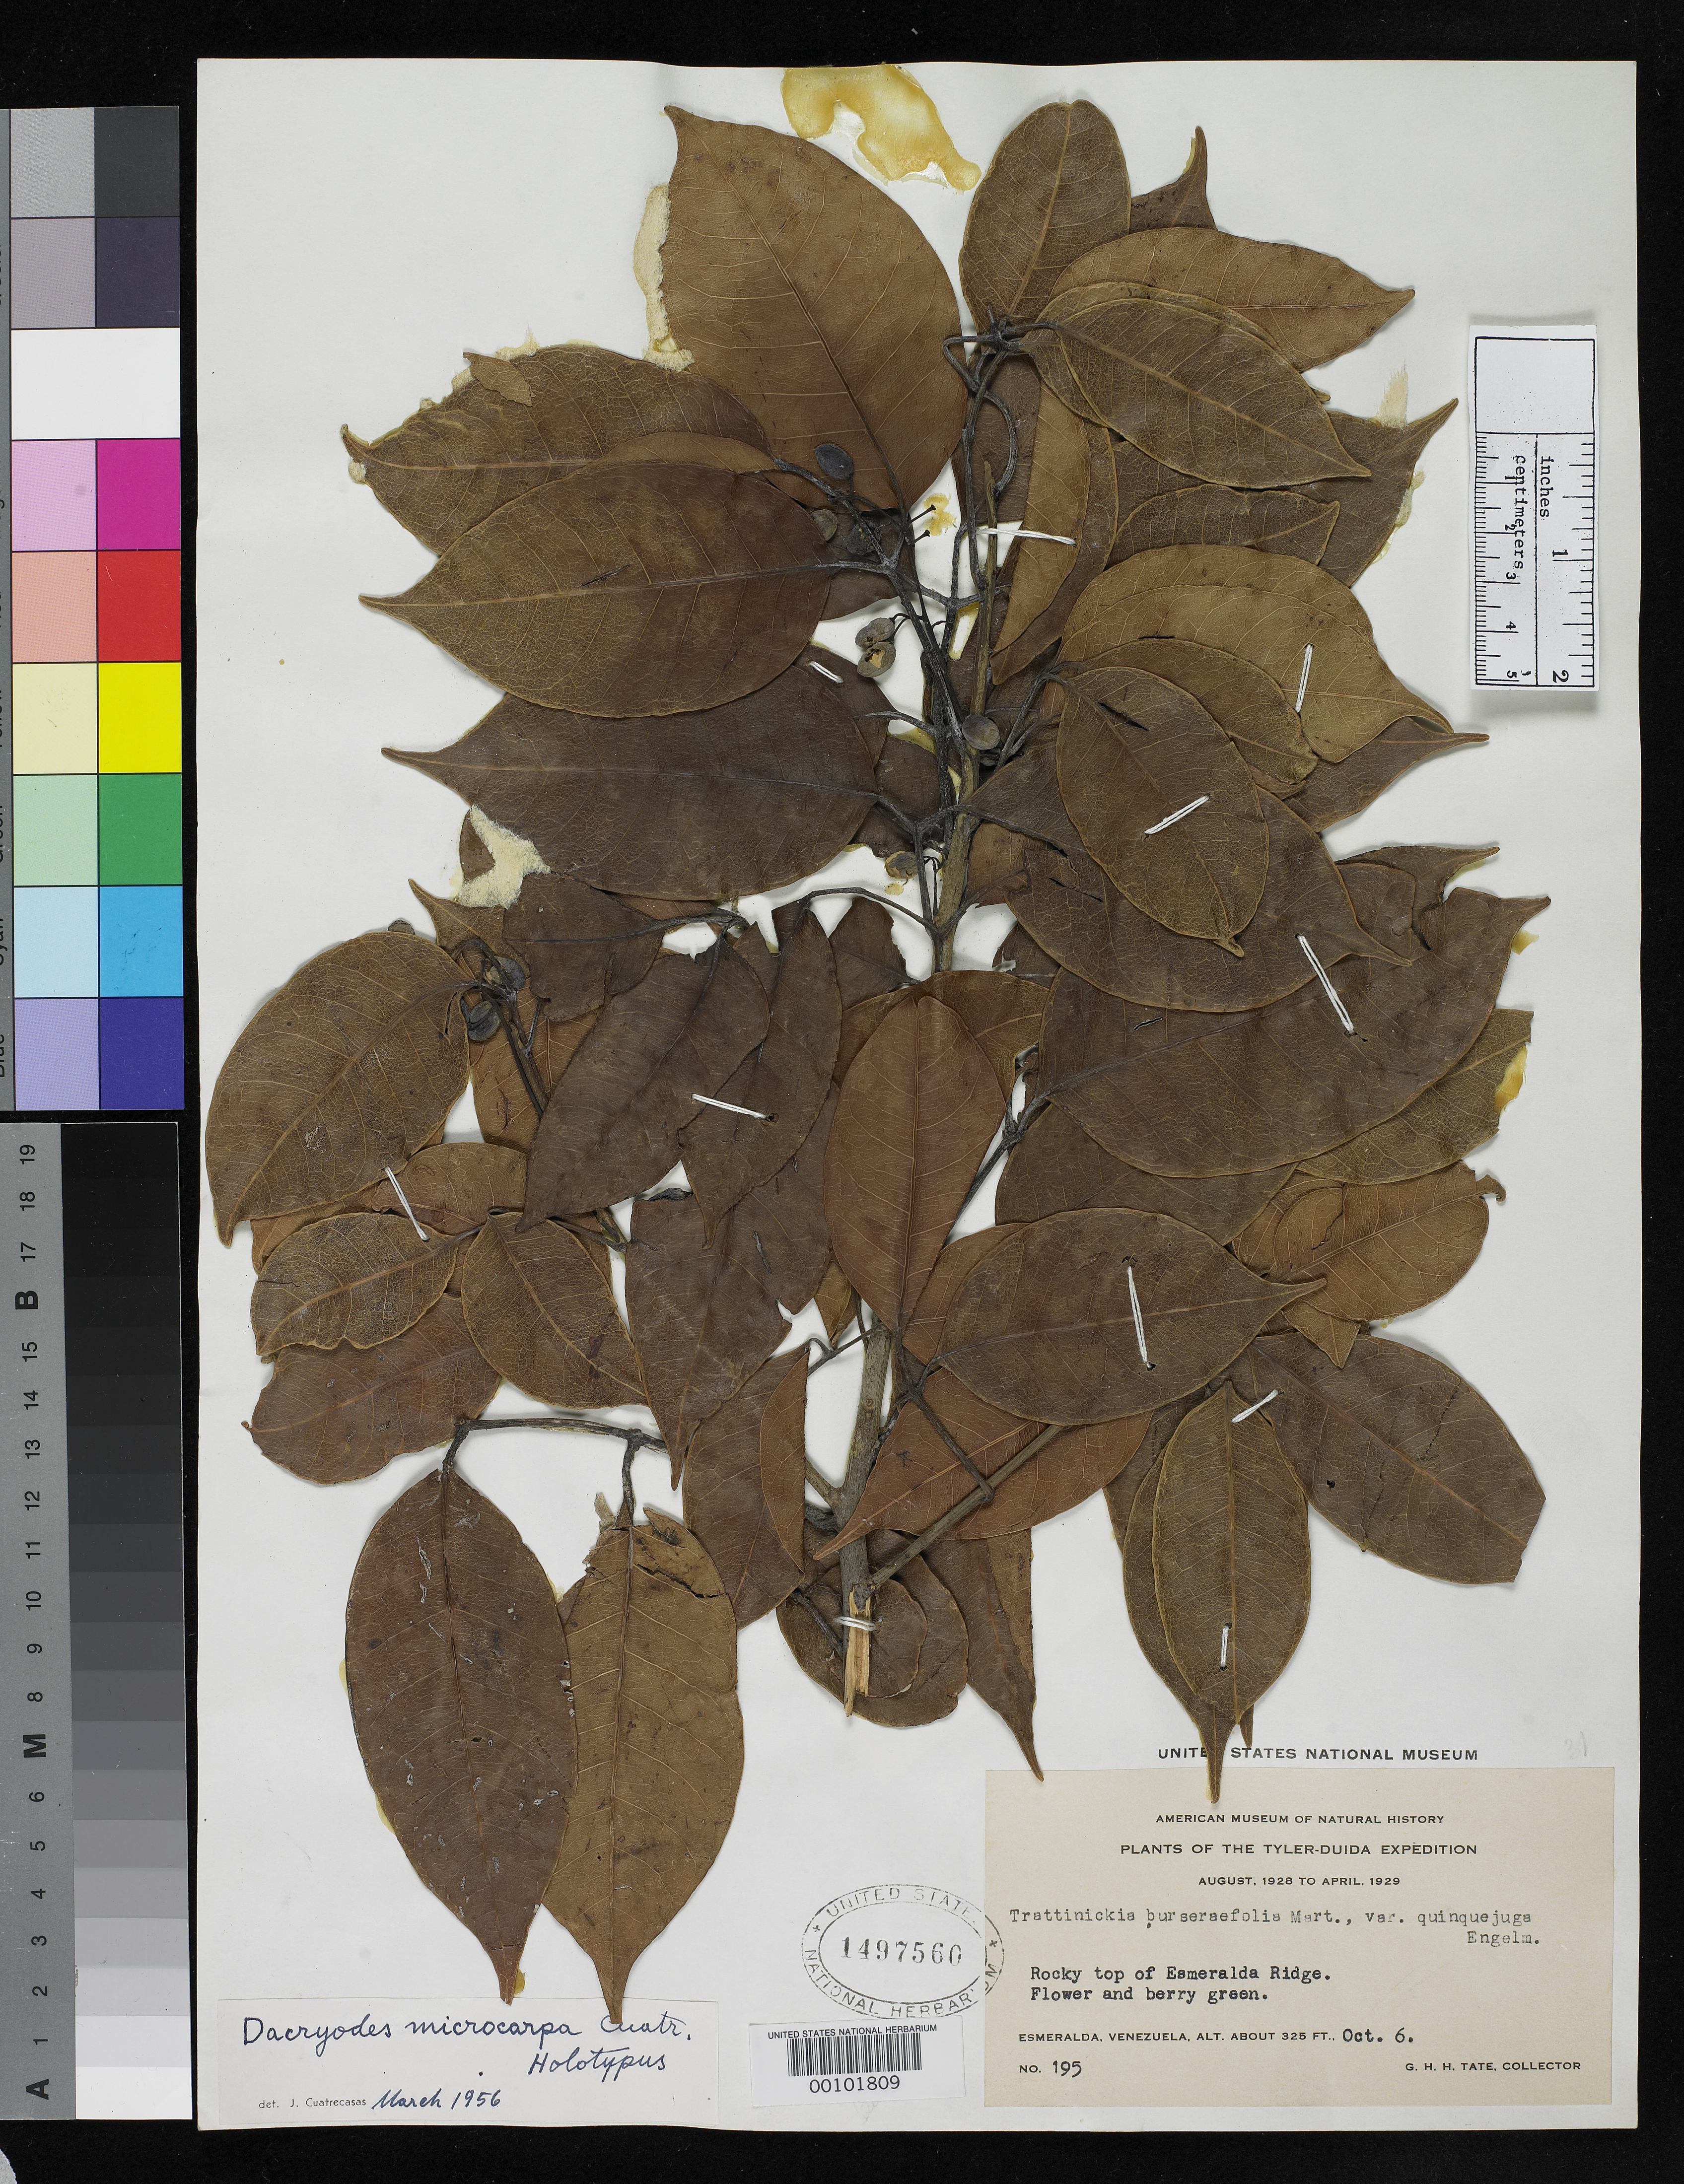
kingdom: Plantae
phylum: Tracheophyta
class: Magnoliopsida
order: Sapindales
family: Burseraceae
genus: Dacryodes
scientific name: Dacryodes microcarpa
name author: Cuatrec.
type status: Holotype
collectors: G. H. H.Tate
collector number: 195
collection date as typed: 06 Oct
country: Venezuela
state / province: Amazonas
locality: Esmeralda Ridge; alt. 325 ft.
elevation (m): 99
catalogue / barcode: US 1497560